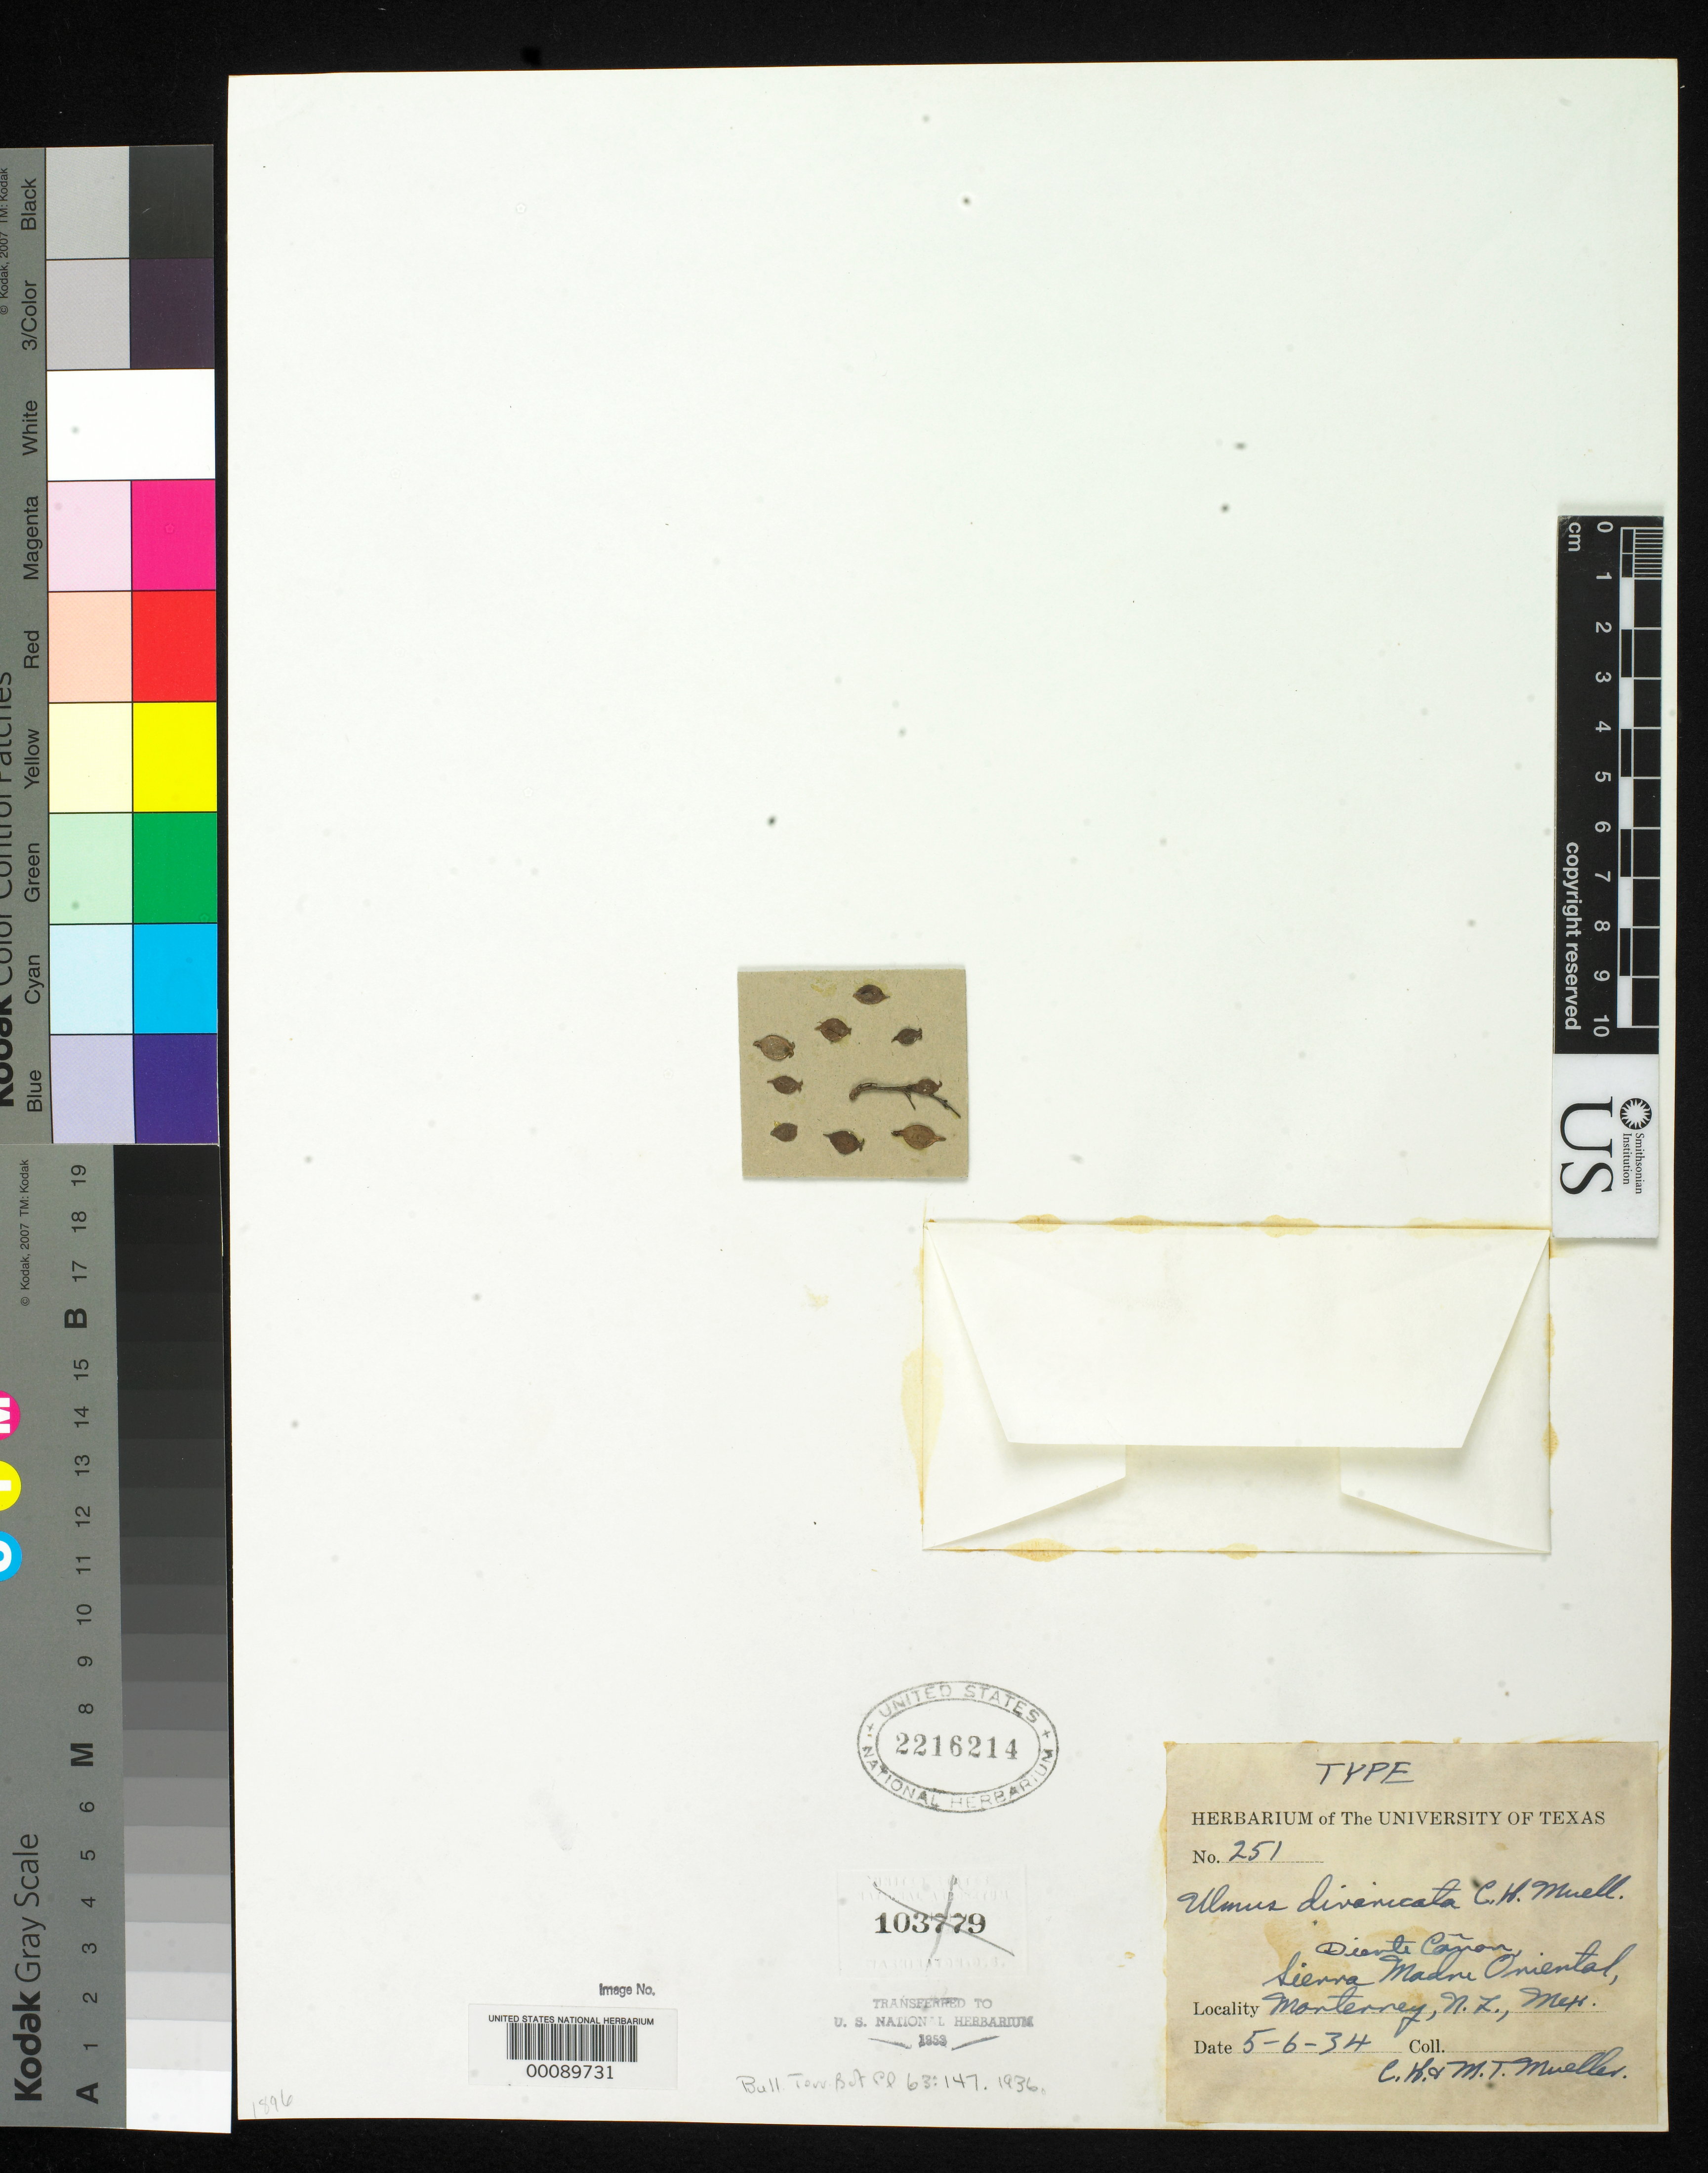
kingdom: Plantae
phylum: Tracheophyta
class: Magnoliopsida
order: Rosales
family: Ulmaceae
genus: Ulmus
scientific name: Ulmus divaricata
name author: C.H. Mull.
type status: Syntype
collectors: C. H. Mueller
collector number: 251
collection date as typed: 06 May 1934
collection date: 1934-05-06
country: Mexico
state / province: Nuevo León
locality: Monterrey, Dierte Canyon.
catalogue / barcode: US 2216214